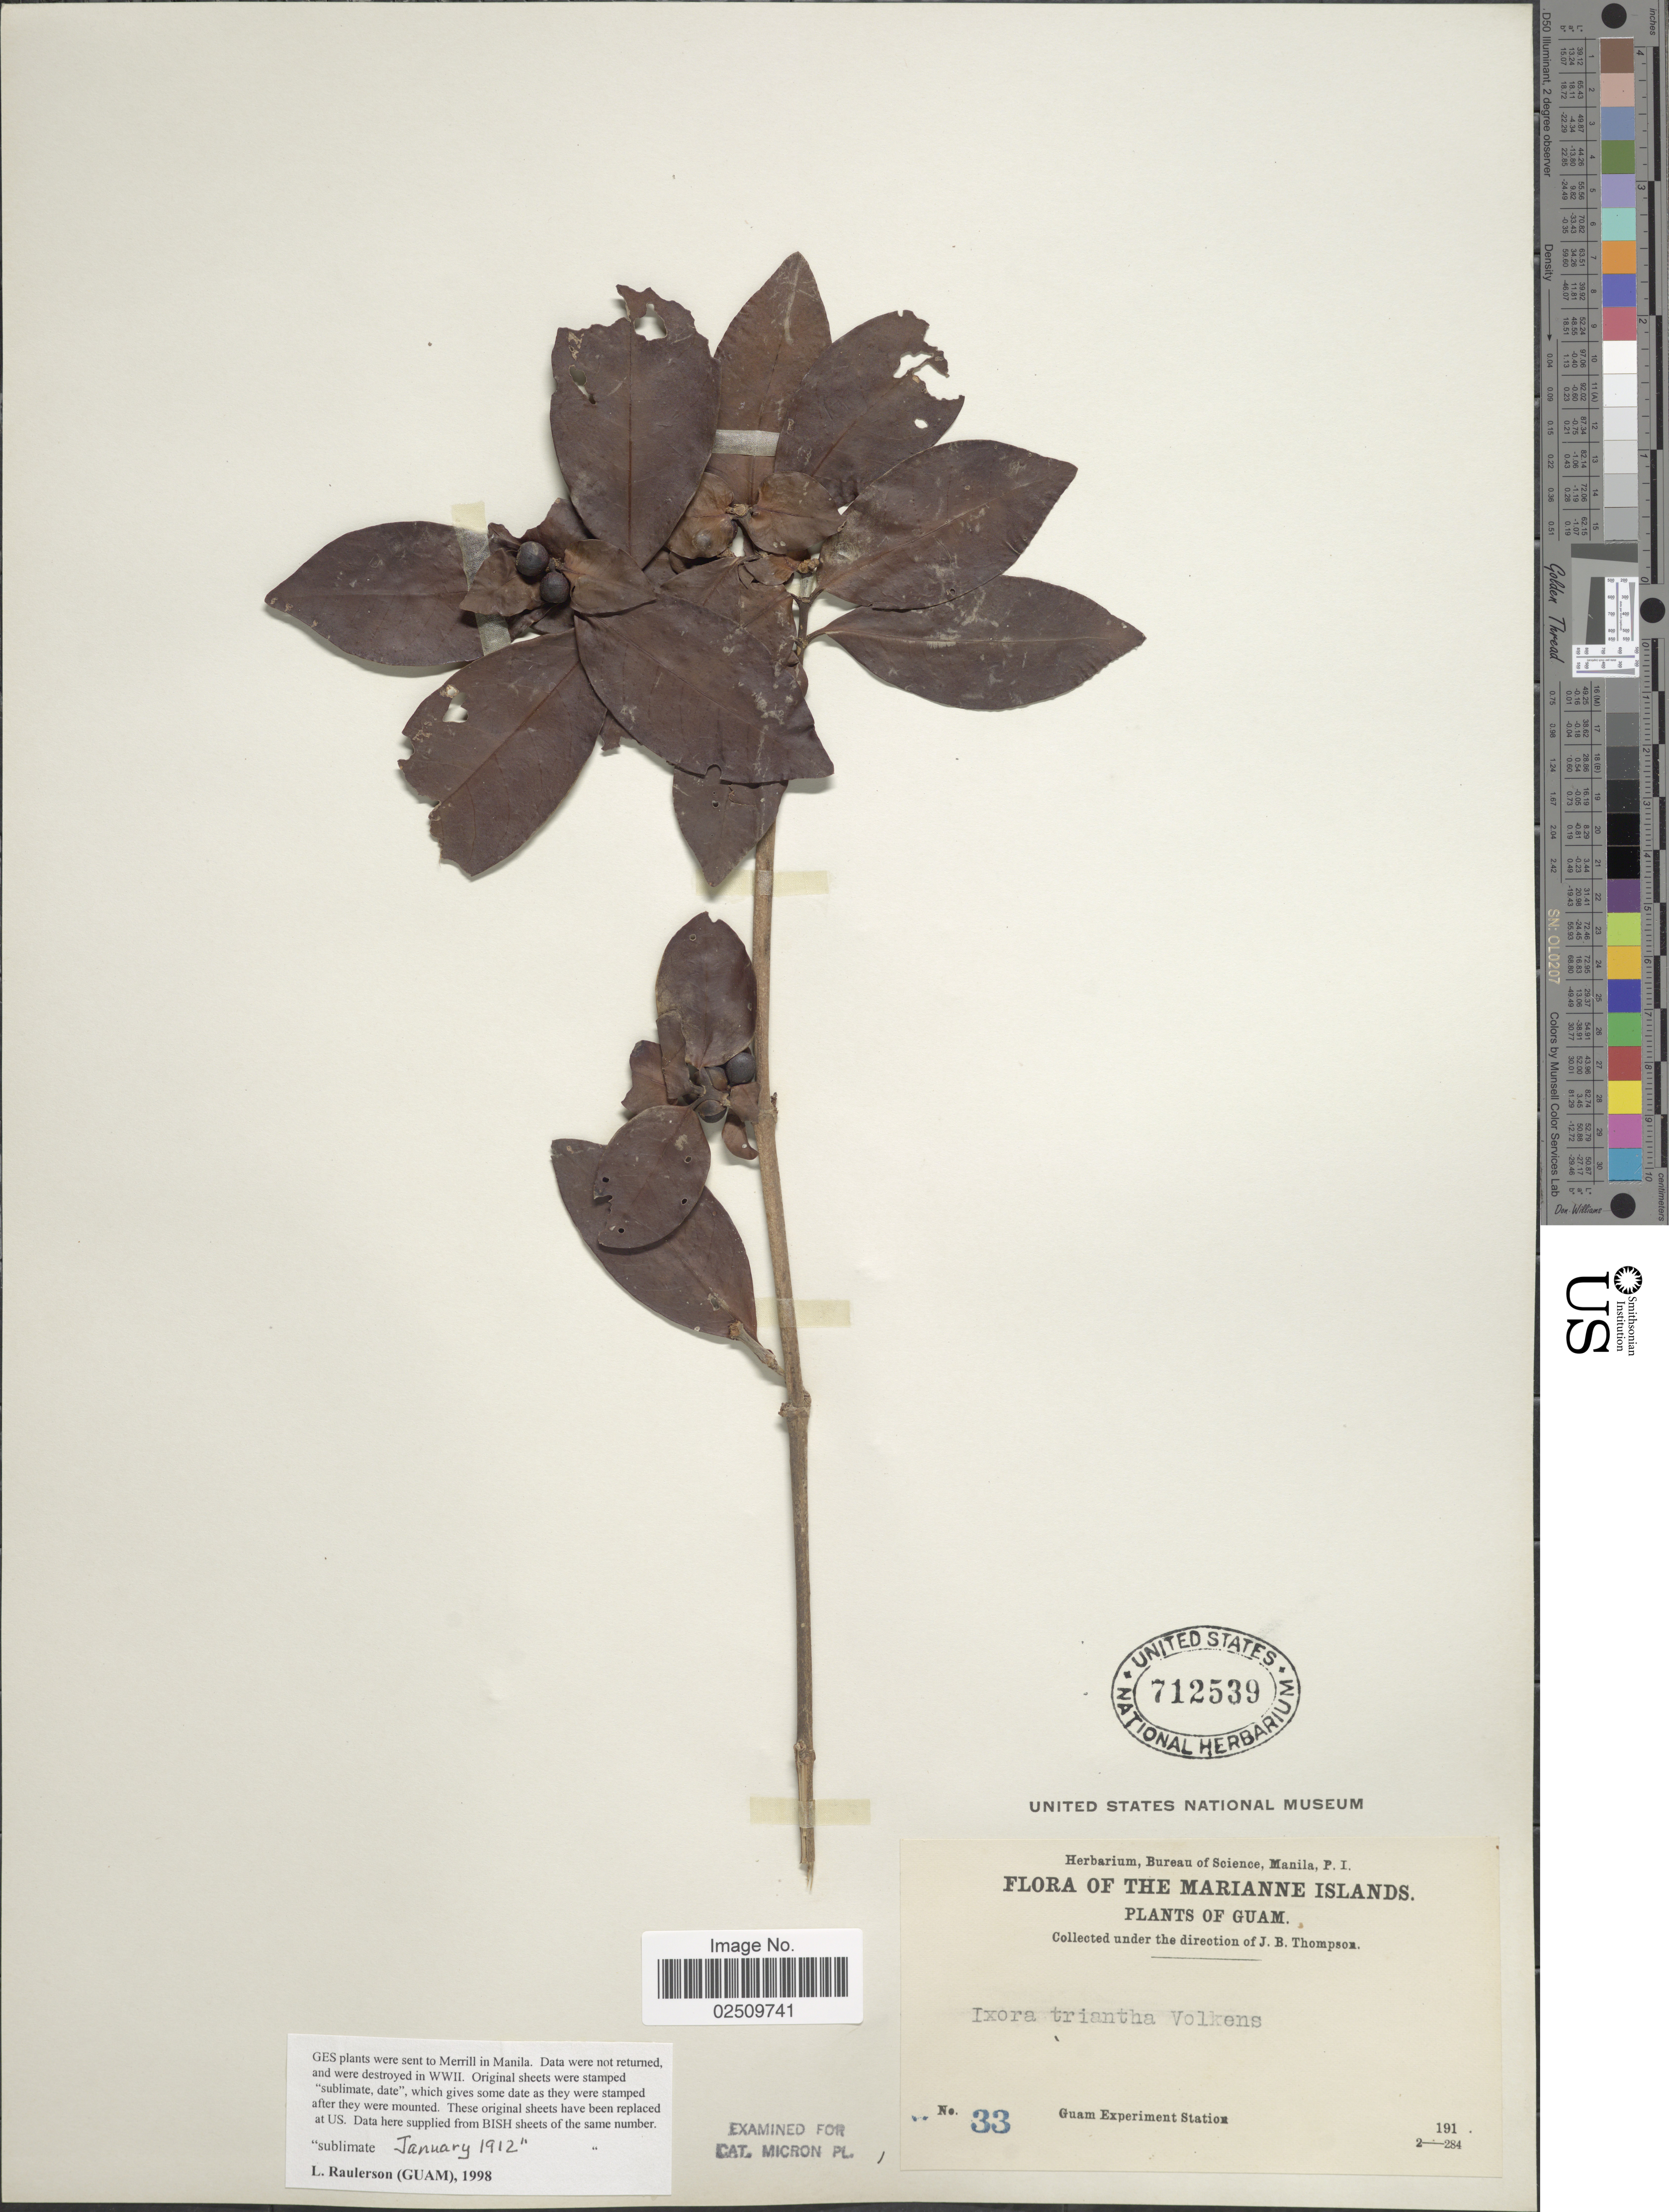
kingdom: Plantae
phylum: Tracheophyta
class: Magnoliopsida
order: Gentianales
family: Rubiaceae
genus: Ixora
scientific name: Ixora triantha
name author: Volkens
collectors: J. B. Thompson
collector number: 33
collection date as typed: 191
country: Guam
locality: The Marianne Islands, Guam Experiment Station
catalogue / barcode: US 712539